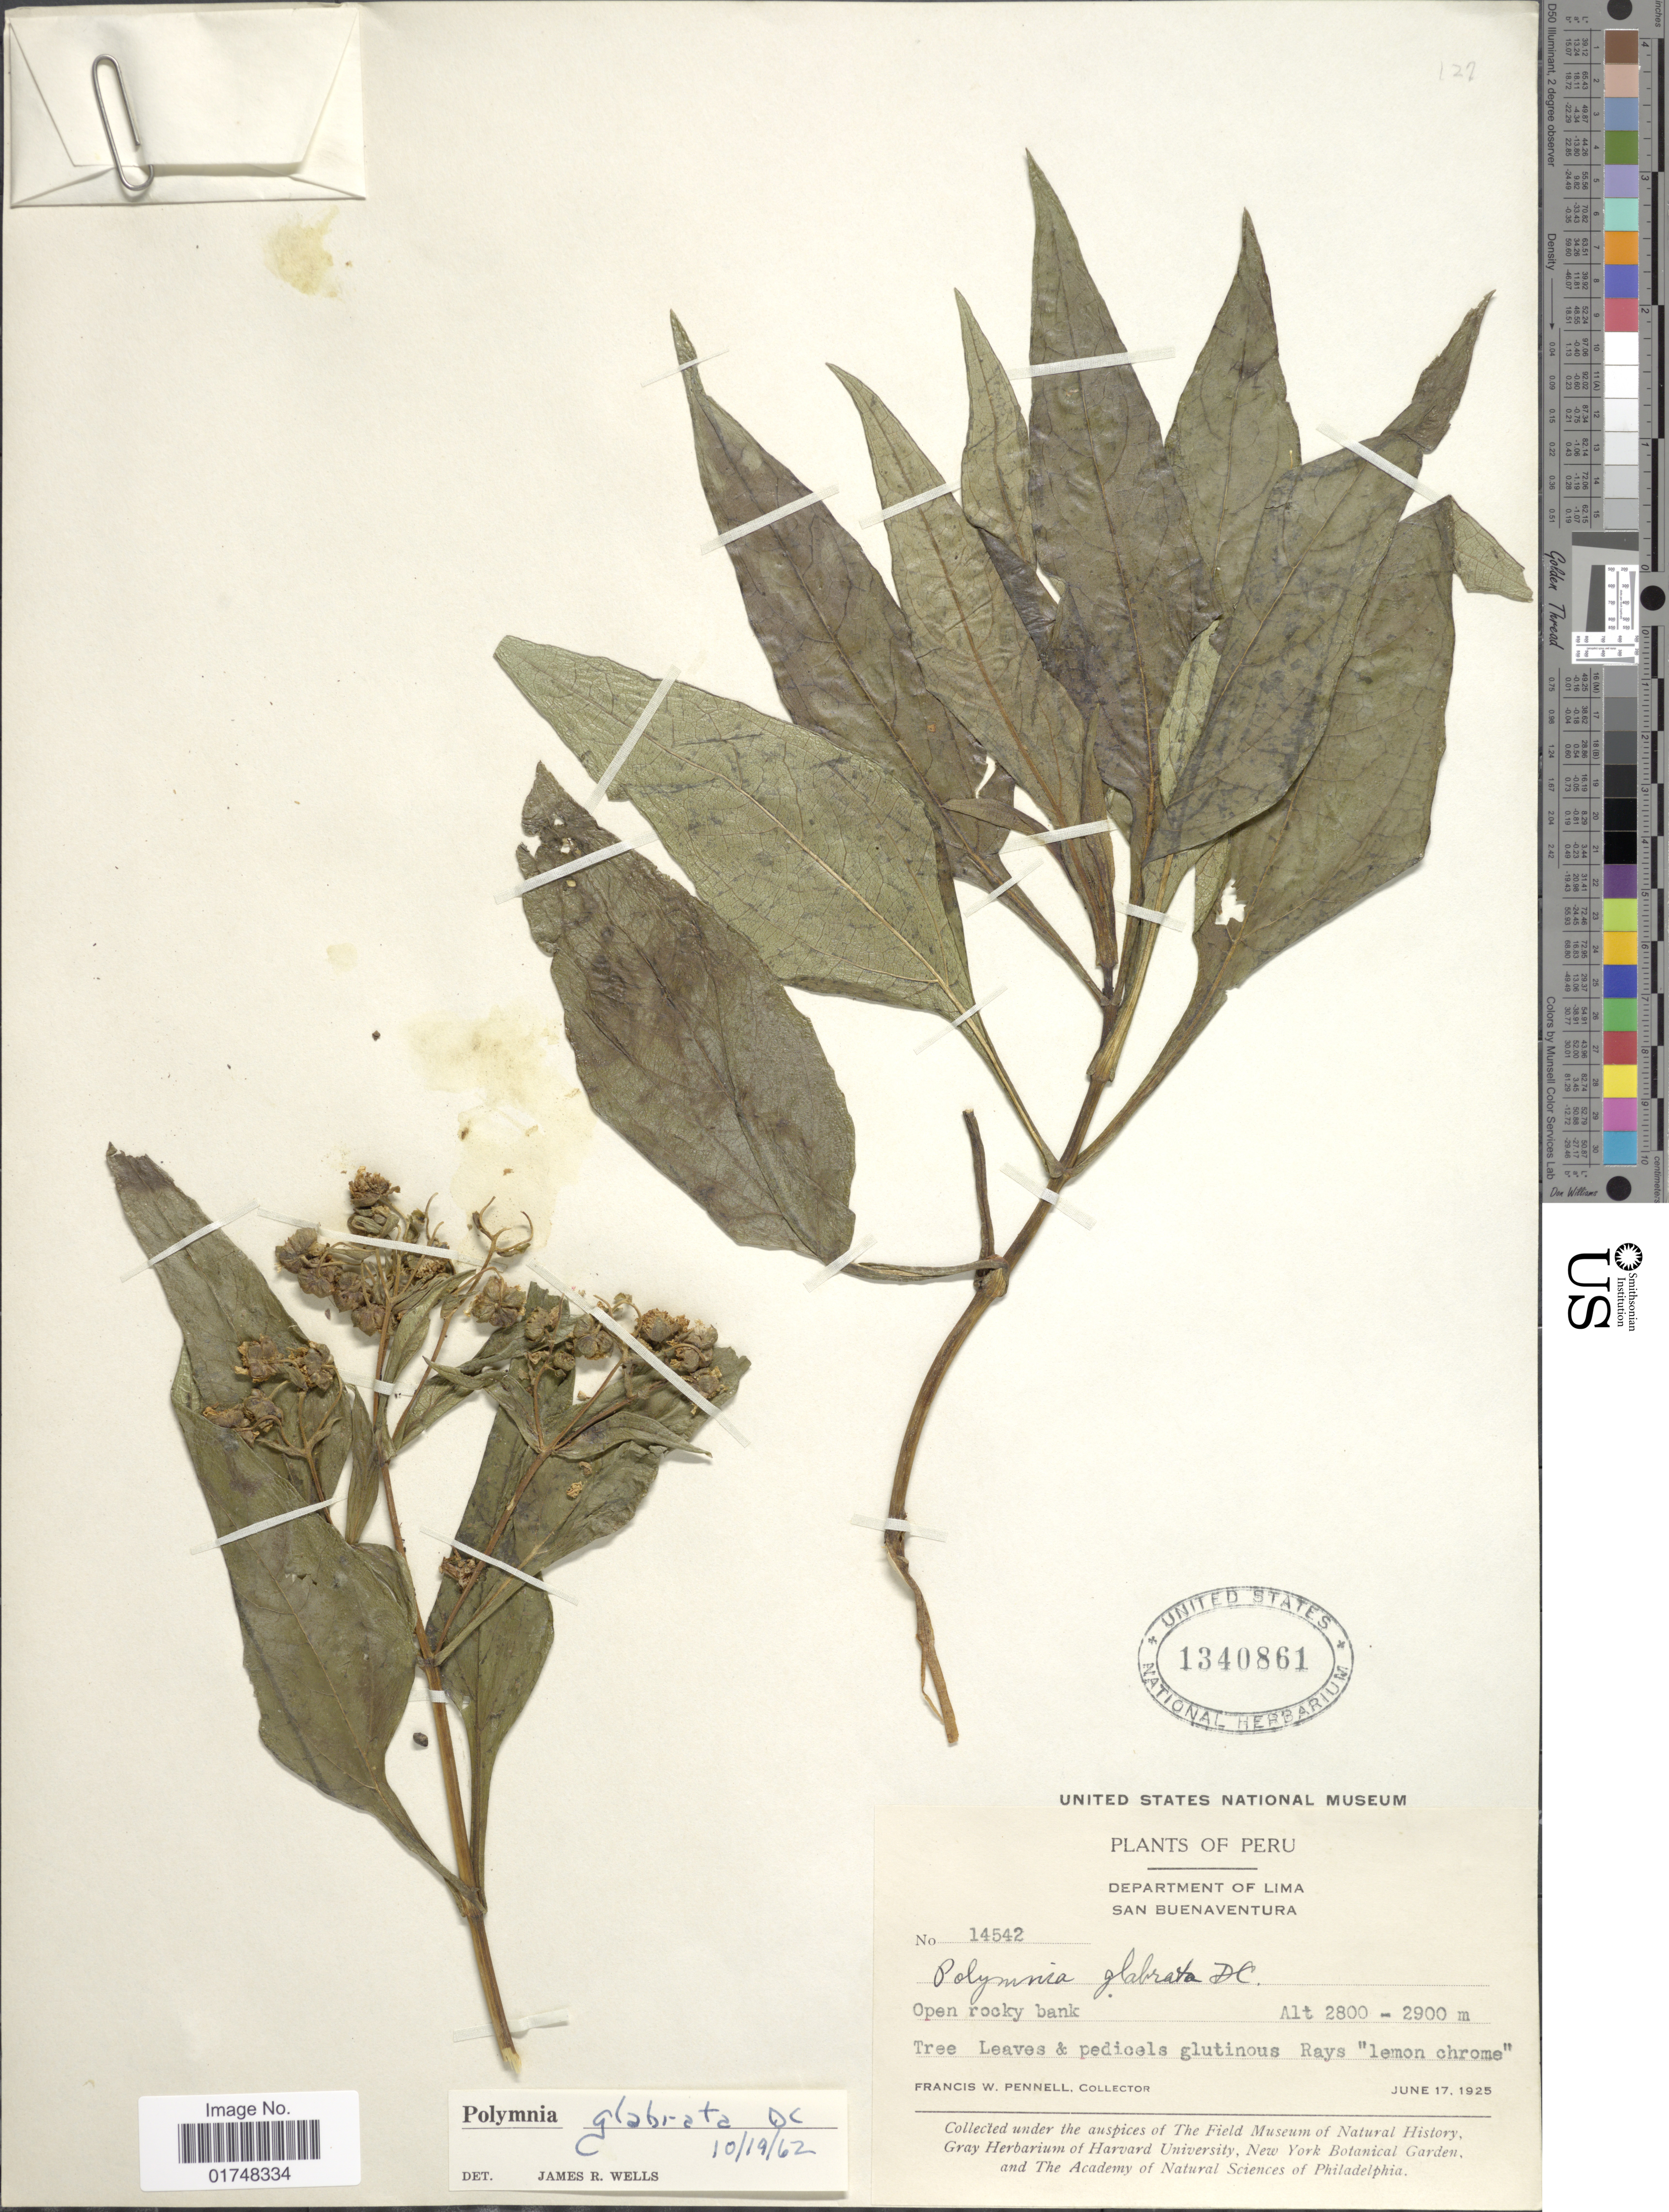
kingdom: Plantae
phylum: Tracheophyta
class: Magnoliopsida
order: Asterales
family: Asteraceae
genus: Smallanthus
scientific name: Smallanthus glabratus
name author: (DC.) H. Rob.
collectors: F. W. Pennell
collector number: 14542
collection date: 1925-06-17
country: Peru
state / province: Lima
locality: San Buenaventura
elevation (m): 2800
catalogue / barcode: US 1340861